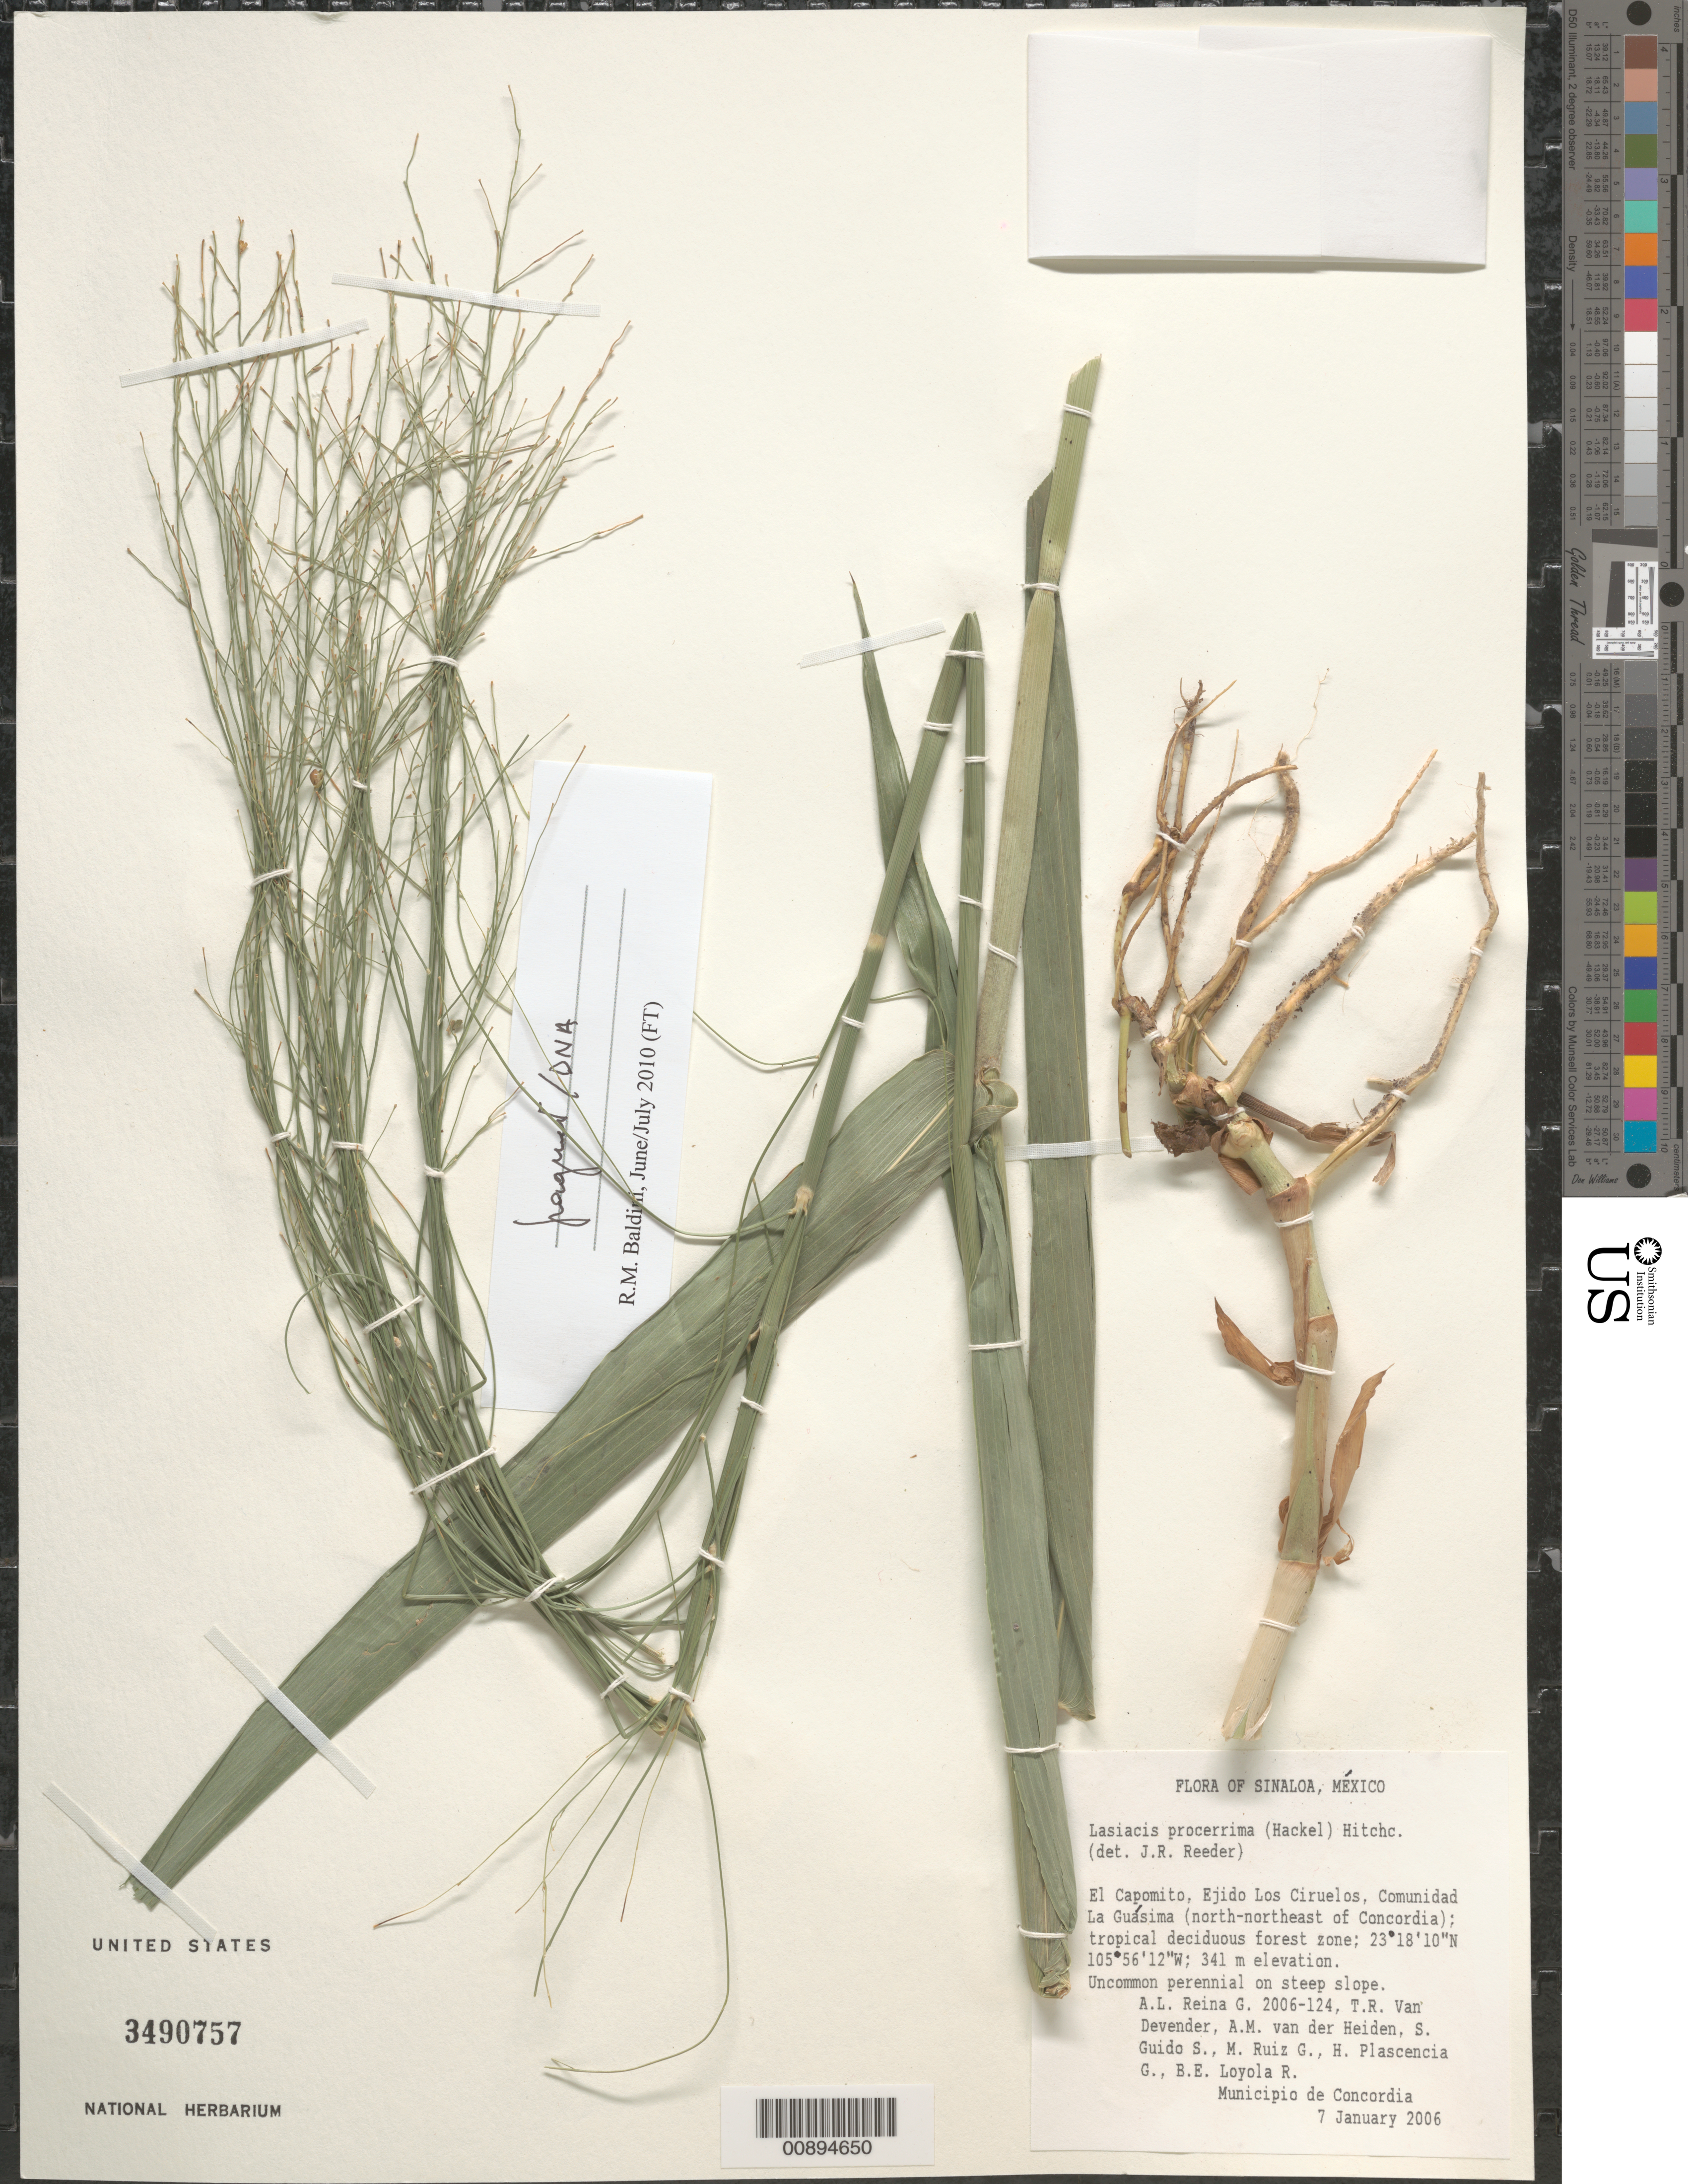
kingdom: Plantae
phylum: Tracheophyta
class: Liliopsida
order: Poales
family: Poaceae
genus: Lasiacis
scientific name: Lasiacis procerrima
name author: (Hack.) Hitchc.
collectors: A. L. Reina G., T. R. Van Devender, B. E. Loyola G., S. Guido S., M. Ruiz G. & H. Plascencia G.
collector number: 2006-124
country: Mexico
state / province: Sinaloa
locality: El Capomito, Ejido Los Ciruelos, Comunidad La Guasima, NNE of Concordia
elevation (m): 341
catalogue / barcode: US 3490757